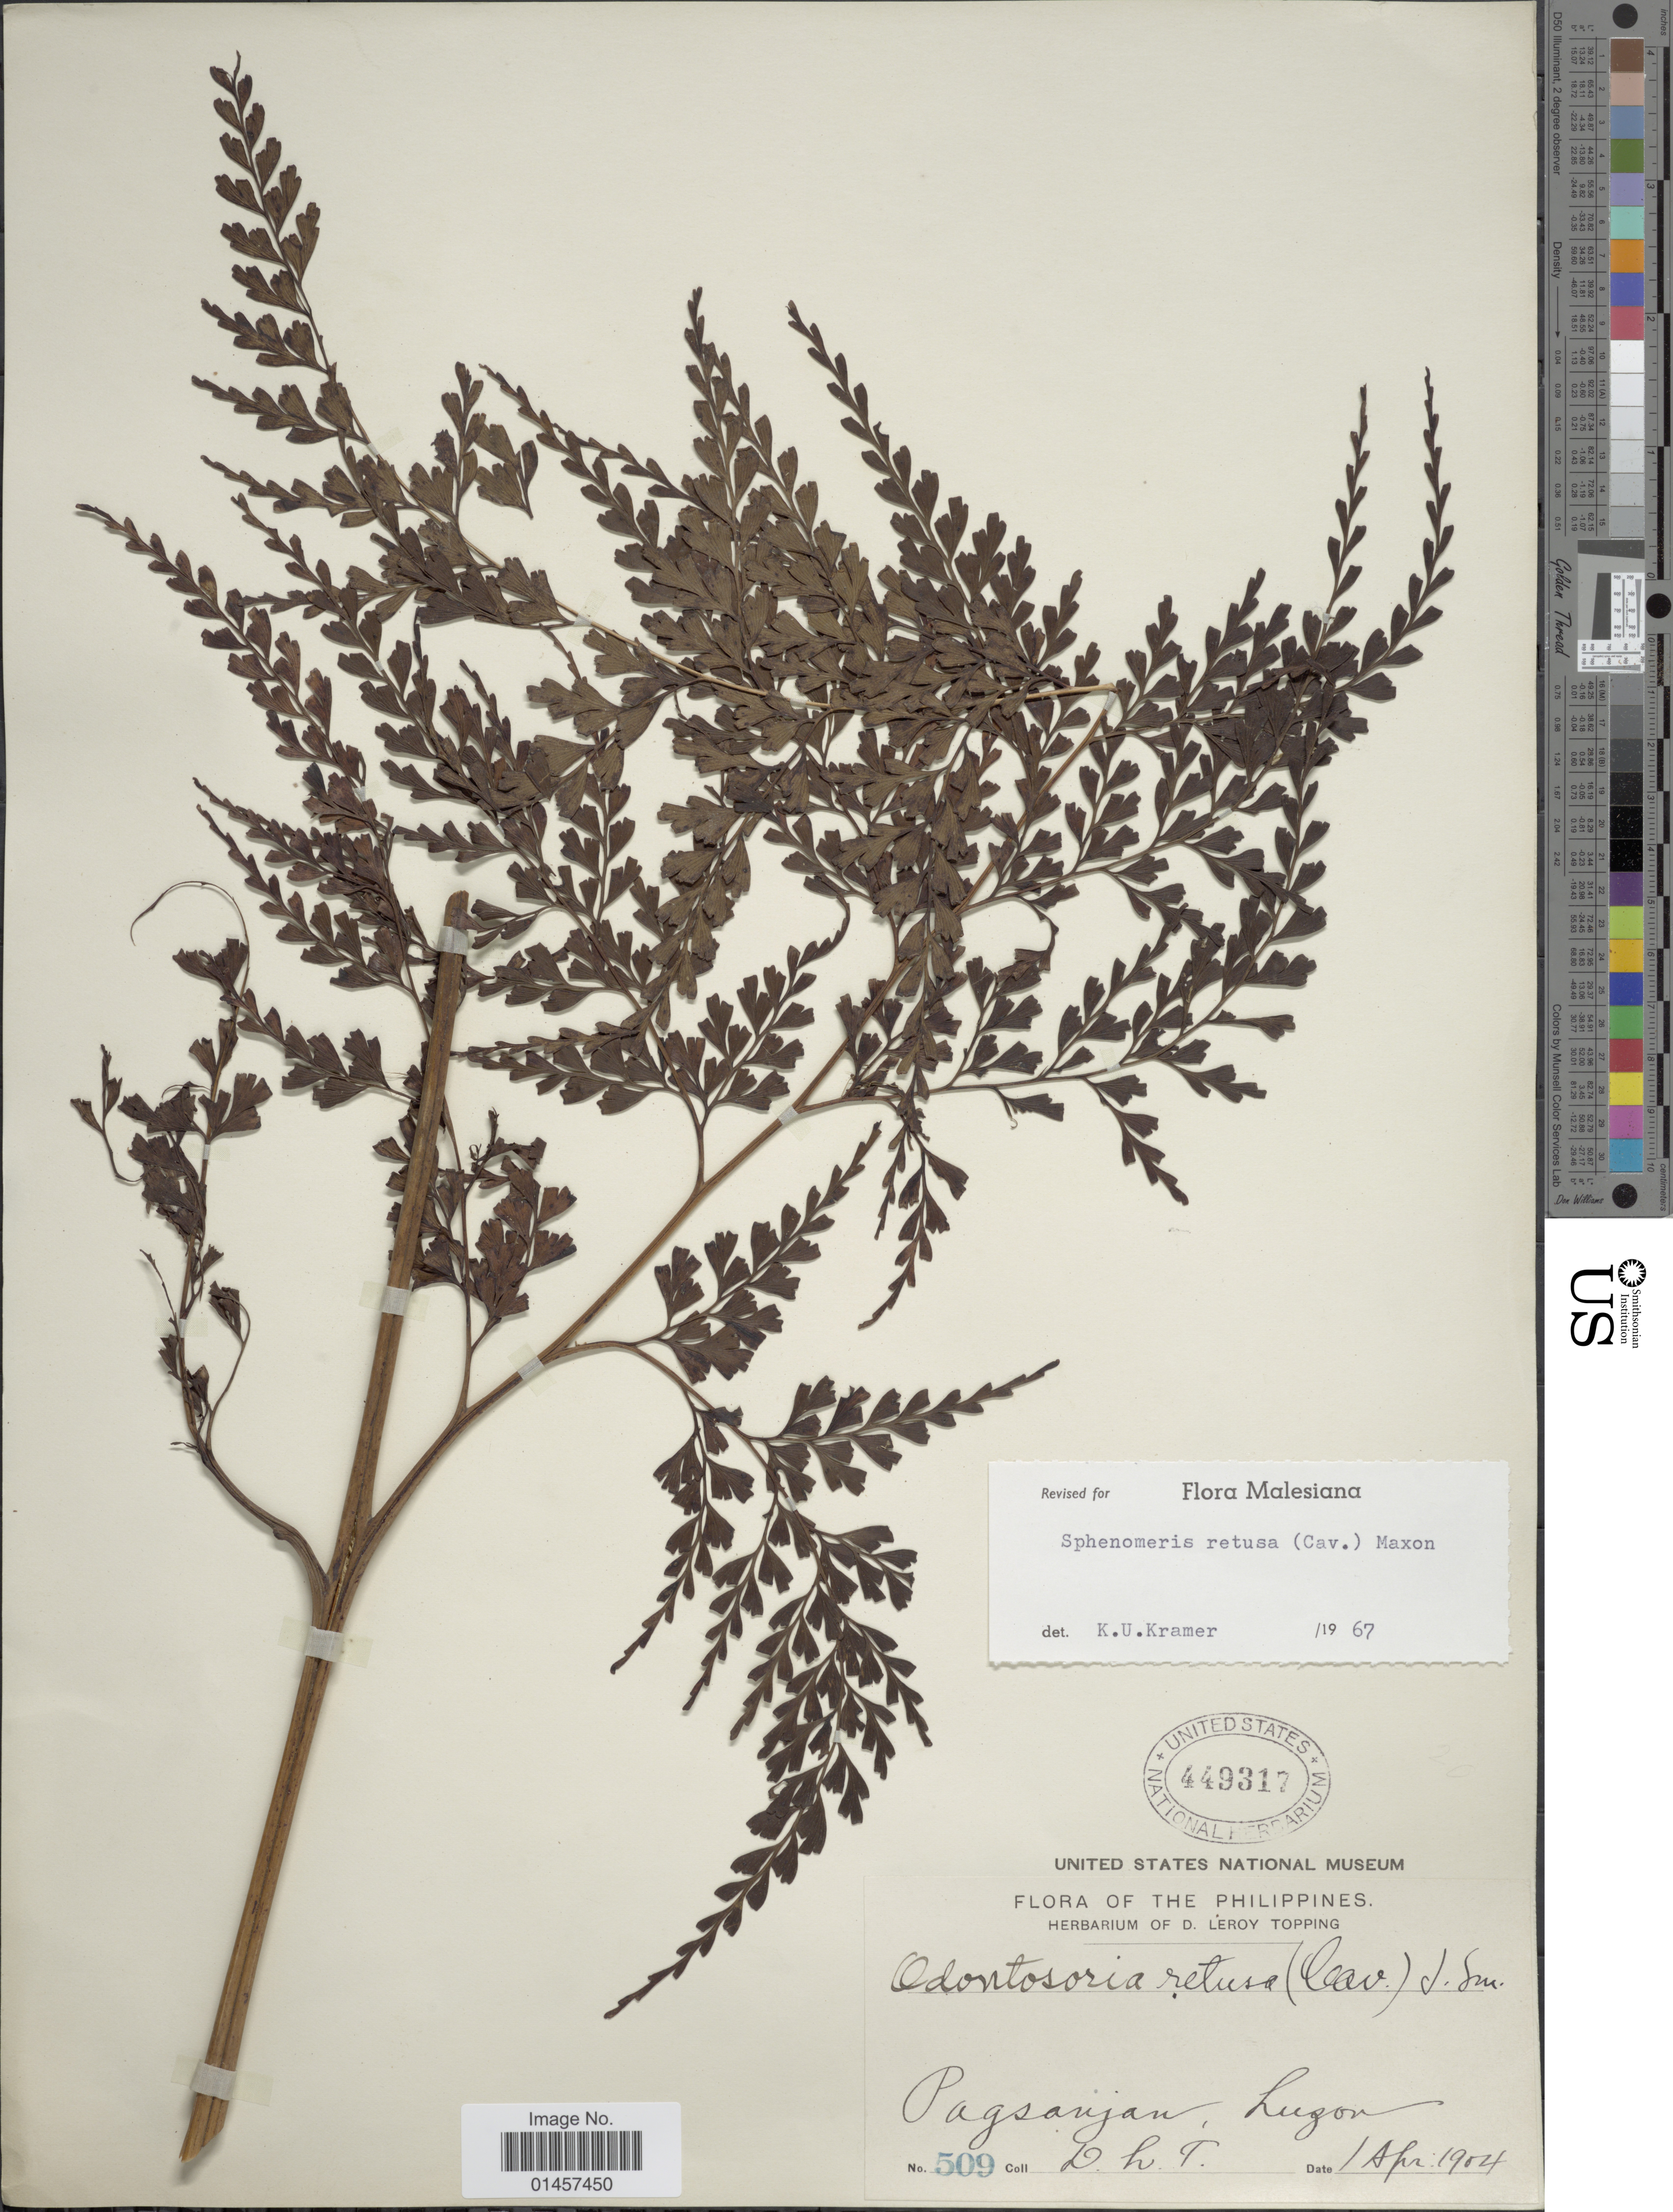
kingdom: Plantae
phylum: Tracheophyta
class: Polypodiopsida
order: Polypodiales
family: Lindsaeaceae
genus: Sphenomeris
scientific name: Sphenomeris retusa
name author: (Cav.) Maxim.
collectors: D. L. Topping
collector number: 509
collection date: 1904-04-01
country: Philippines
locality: Pagsanjan, Luzon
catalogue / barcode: US 449317